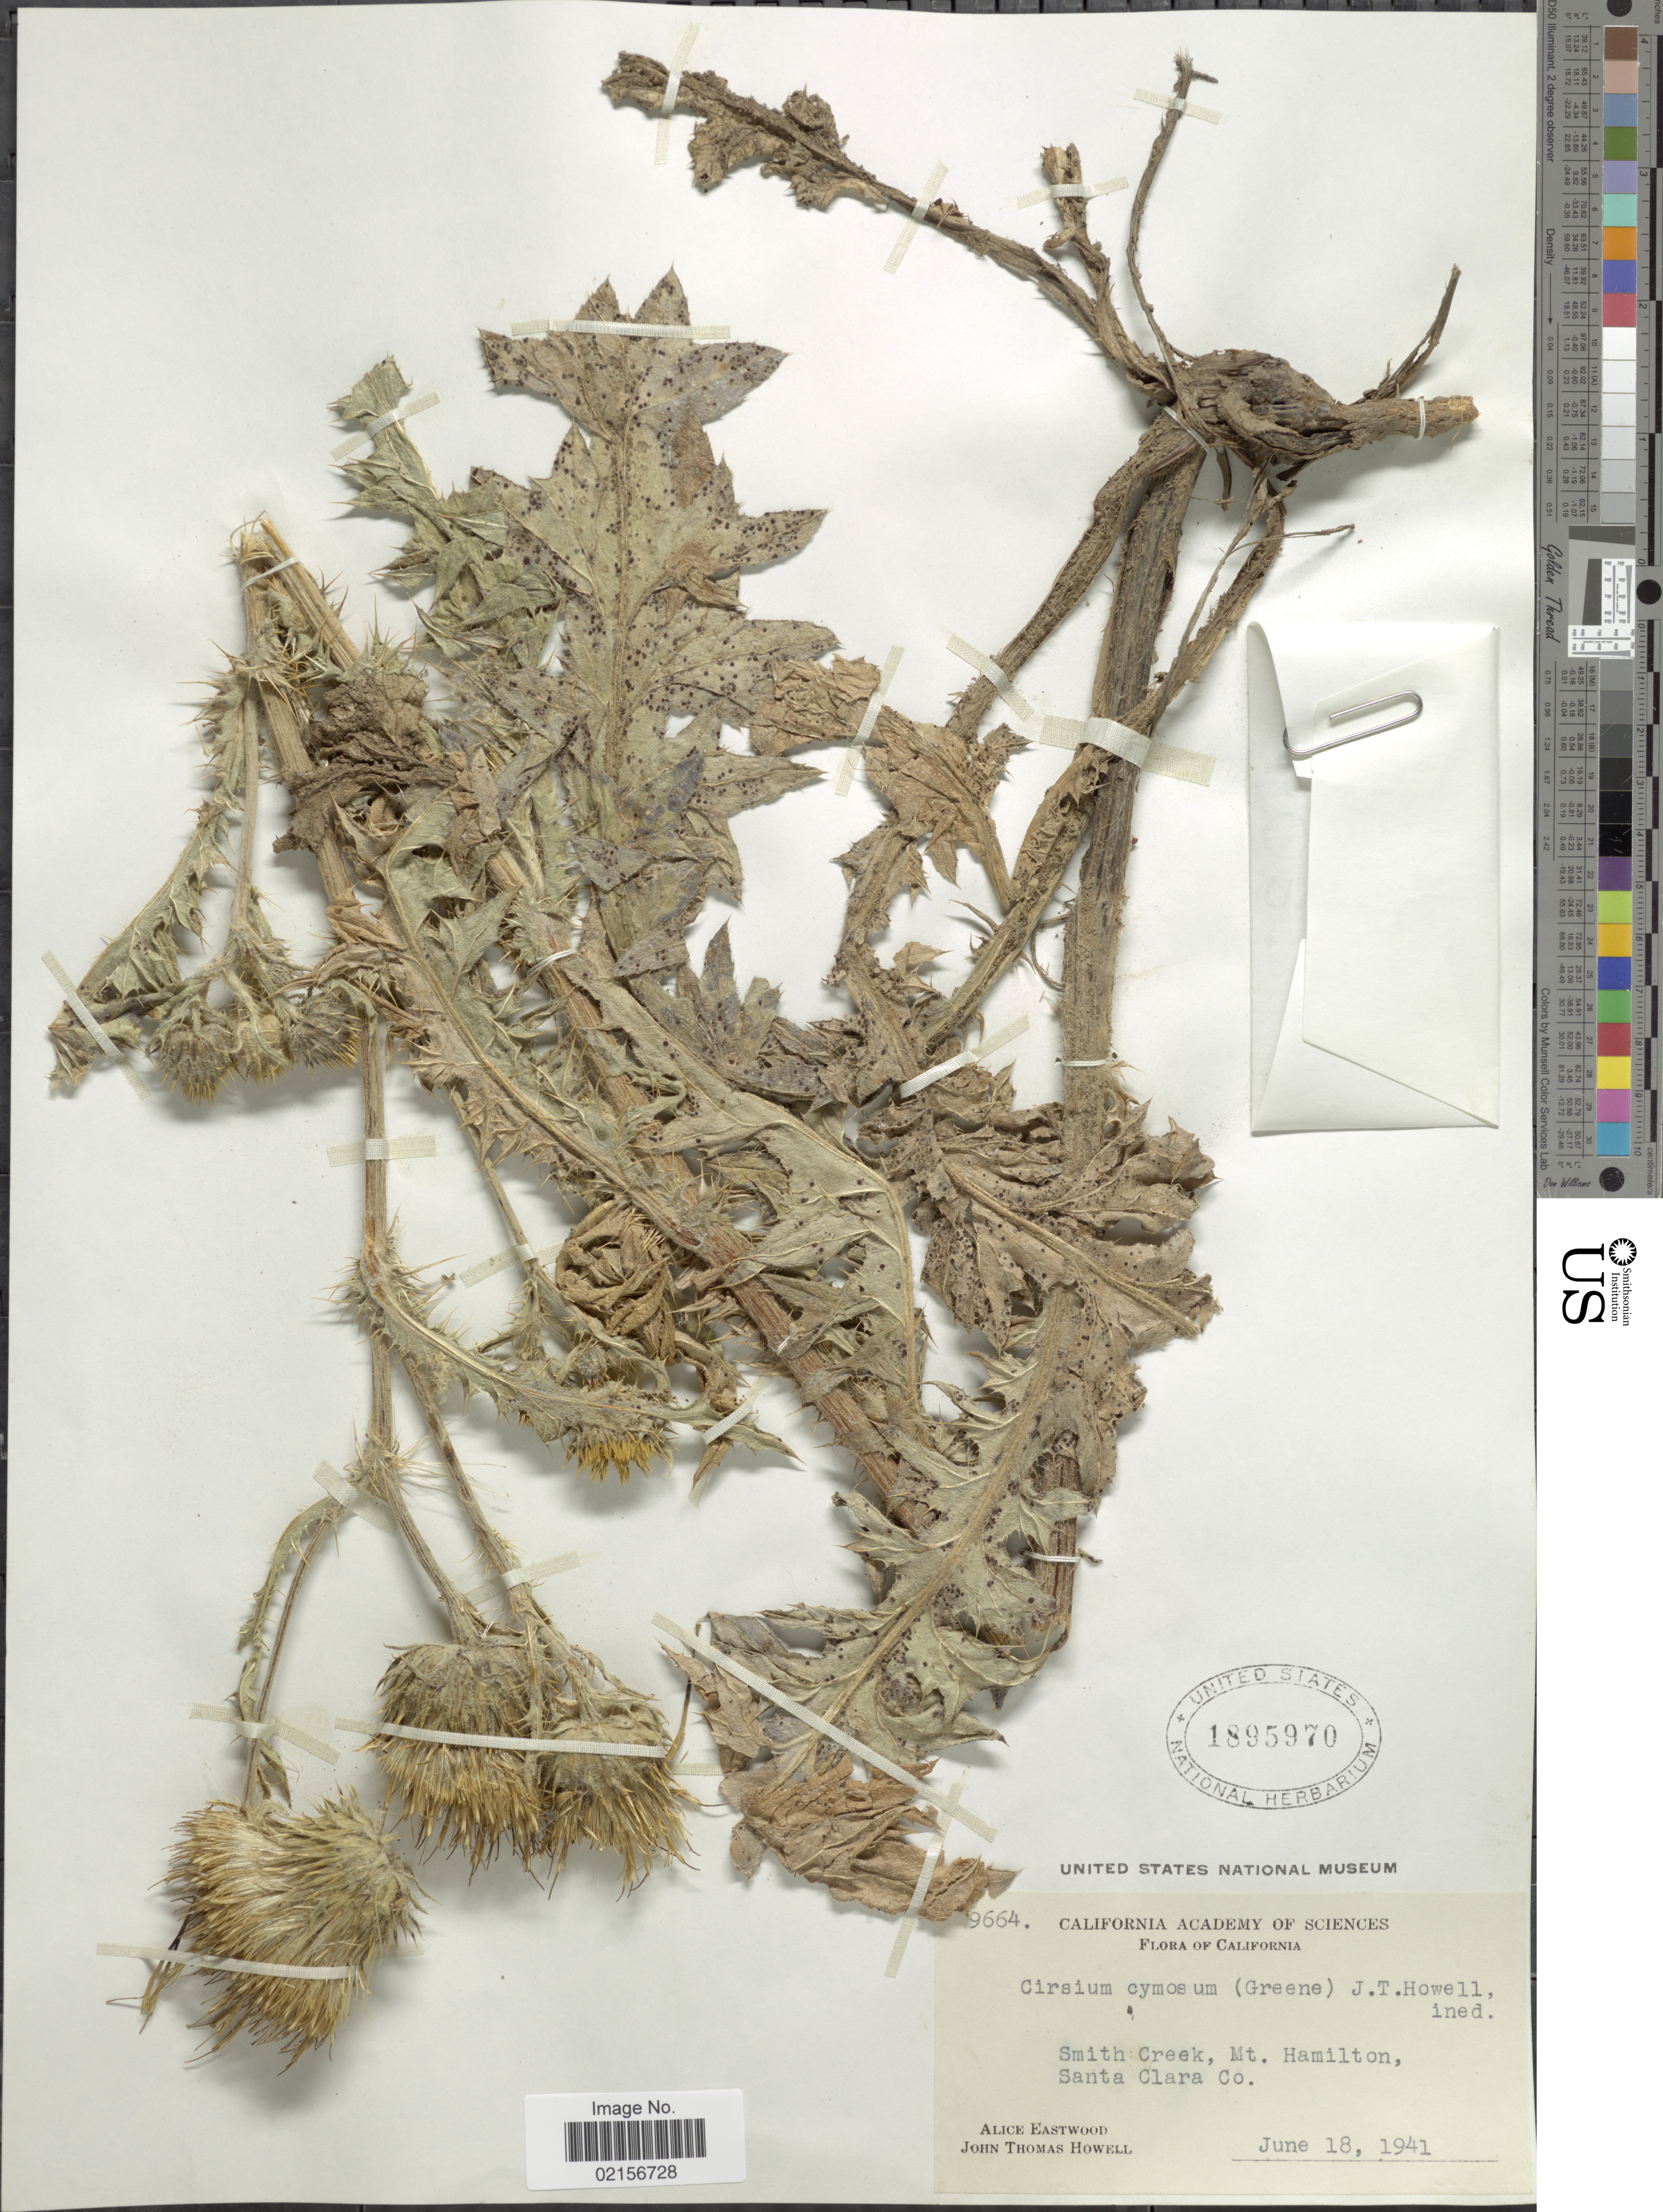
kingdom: Plantae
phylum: Tracheophyta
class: Magnoliopsida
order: Asterales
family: Asteraceae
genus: Cirsium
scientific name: Cirsium cymosum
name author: (Greene) J.T. Howell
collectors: A. Eastwood & J. T. Howell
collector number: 9664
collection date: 1941-06-18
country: United States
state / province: California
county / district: Santa Clara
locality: Smith Creek, Mt Hamilton, Santa Clara Co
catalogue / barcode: US 1895970